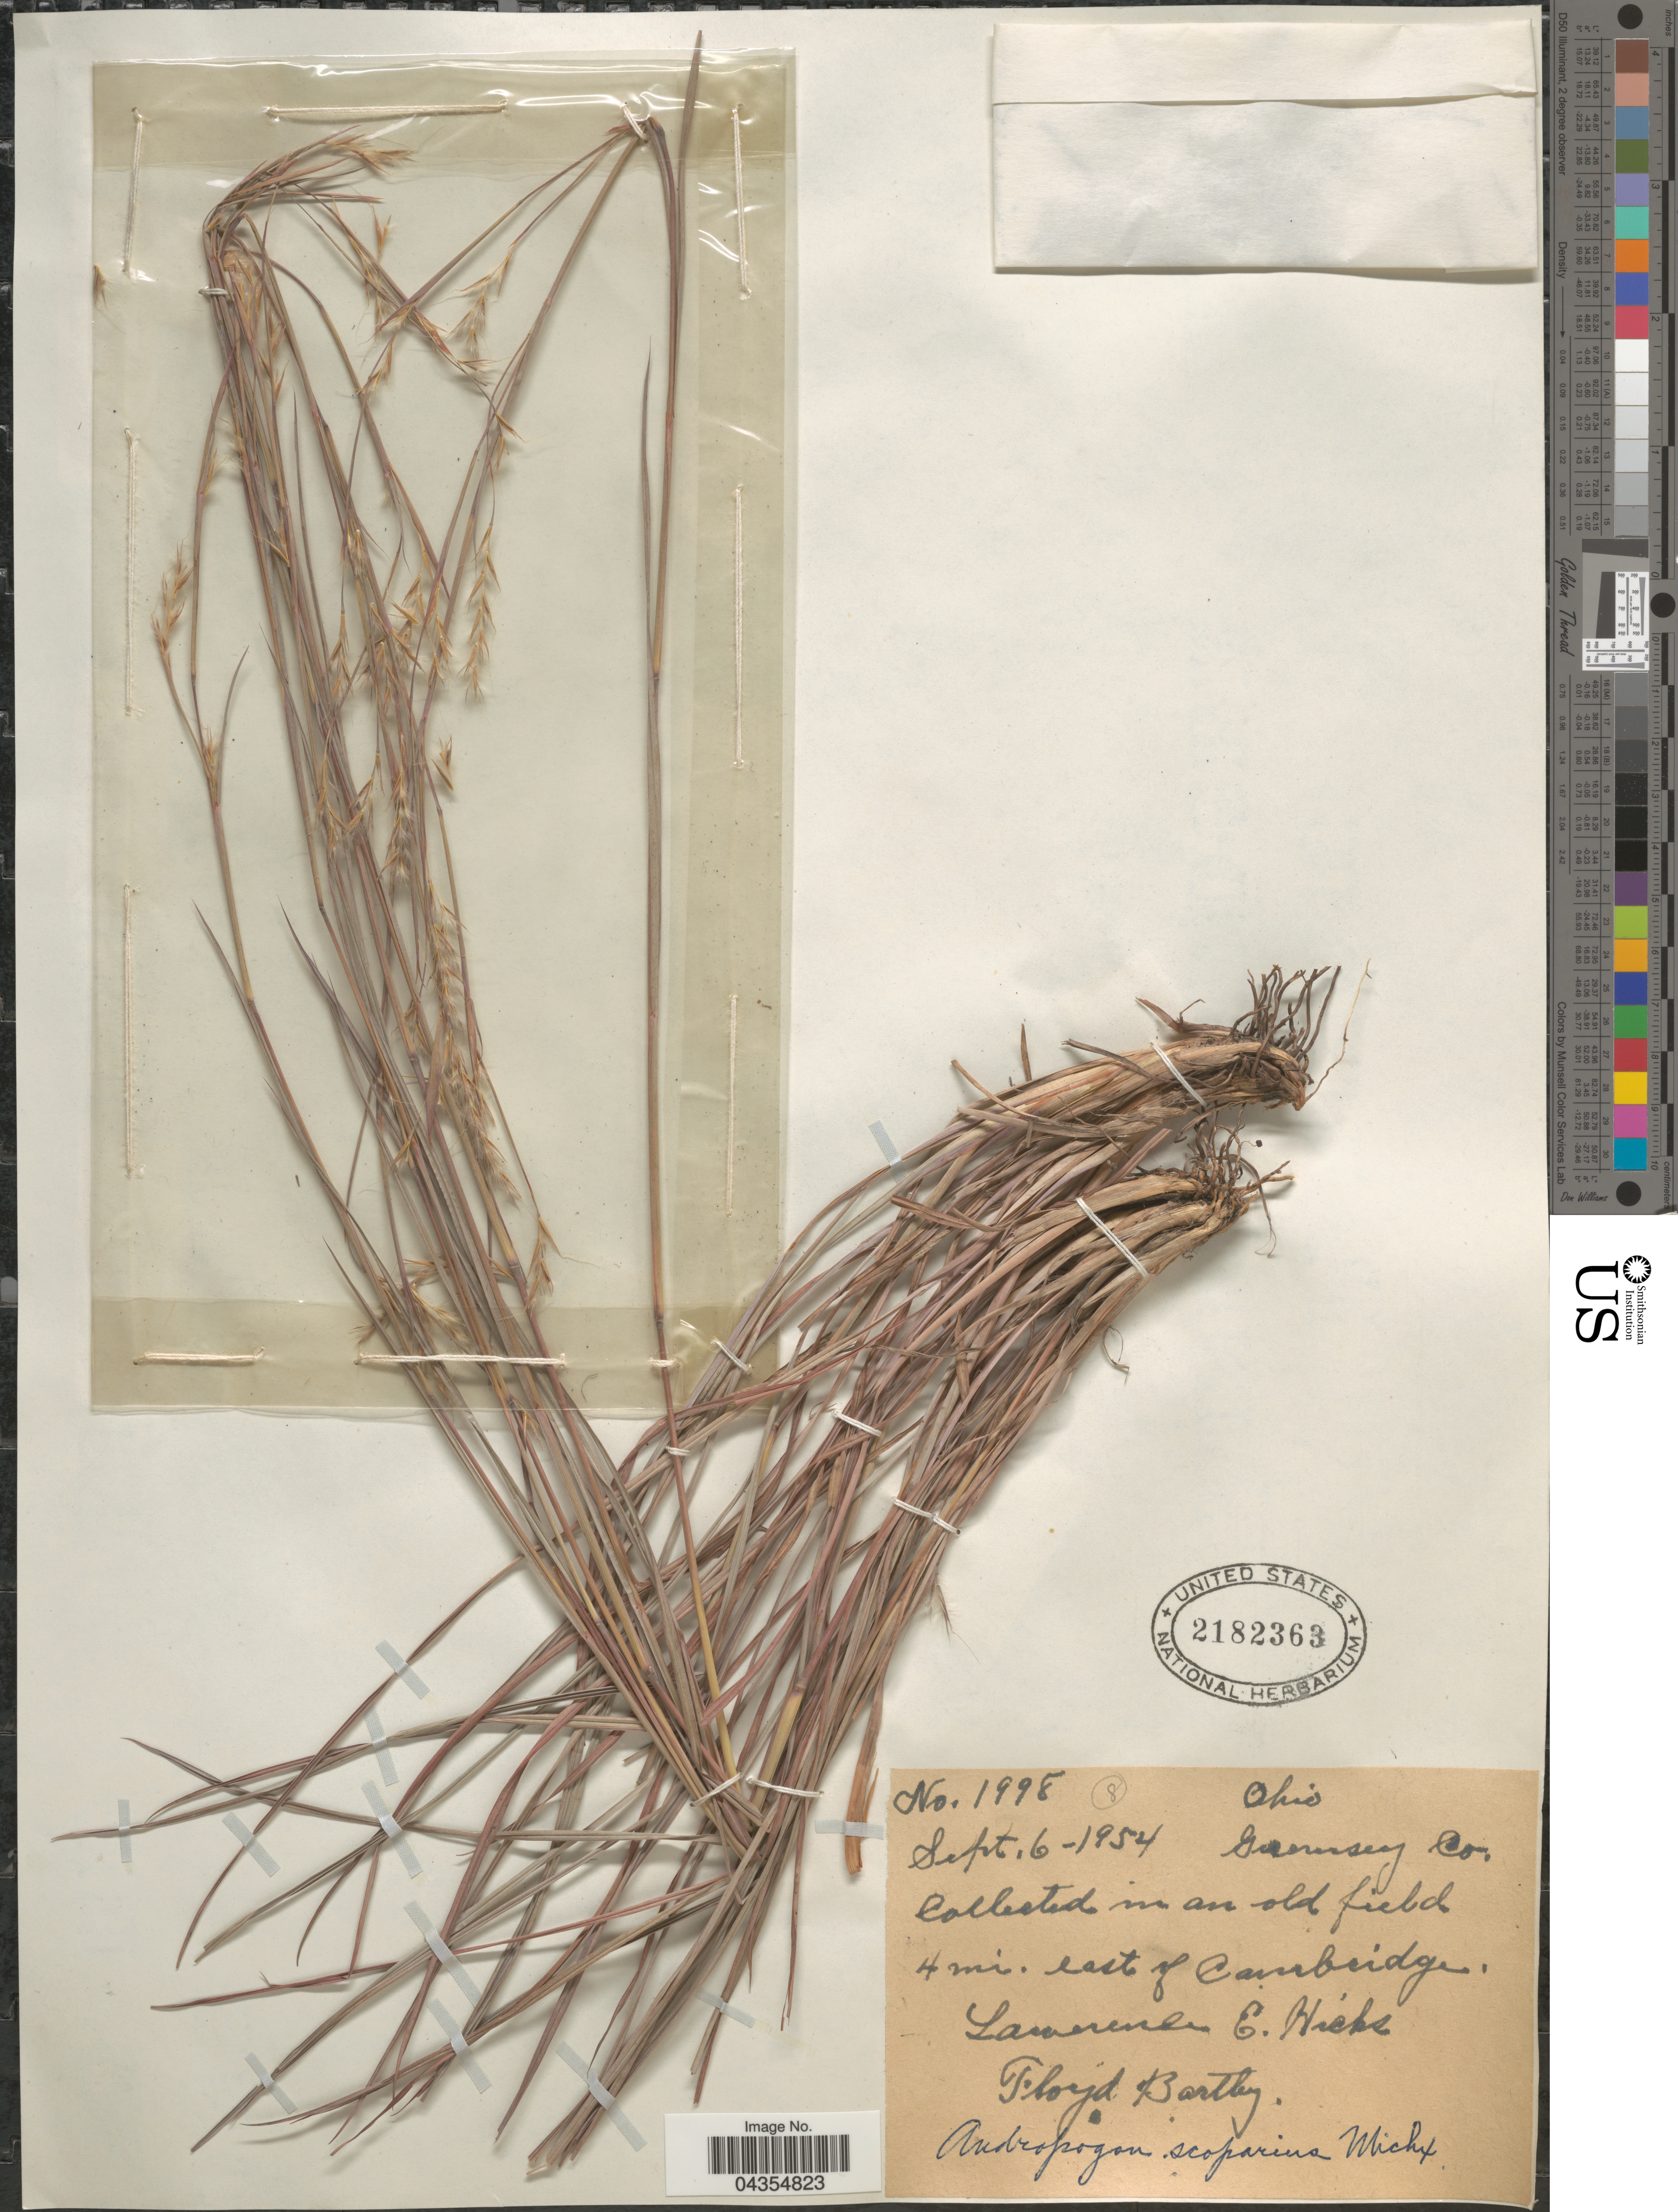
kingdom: Plantae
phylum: Tracheophyta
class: Liliopsida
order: Poales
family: Poaceae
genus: Schizachyrium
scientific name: Schizachyrium sanguineum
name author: (Retz.) Alston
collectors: L. E. Hicks & F. Bartley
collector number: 1998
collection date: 1954-09-06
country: United States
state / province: Ohio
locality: Guernsey Co. In an old field 4 mi. east of Cambridge.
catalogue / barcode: US 2182363